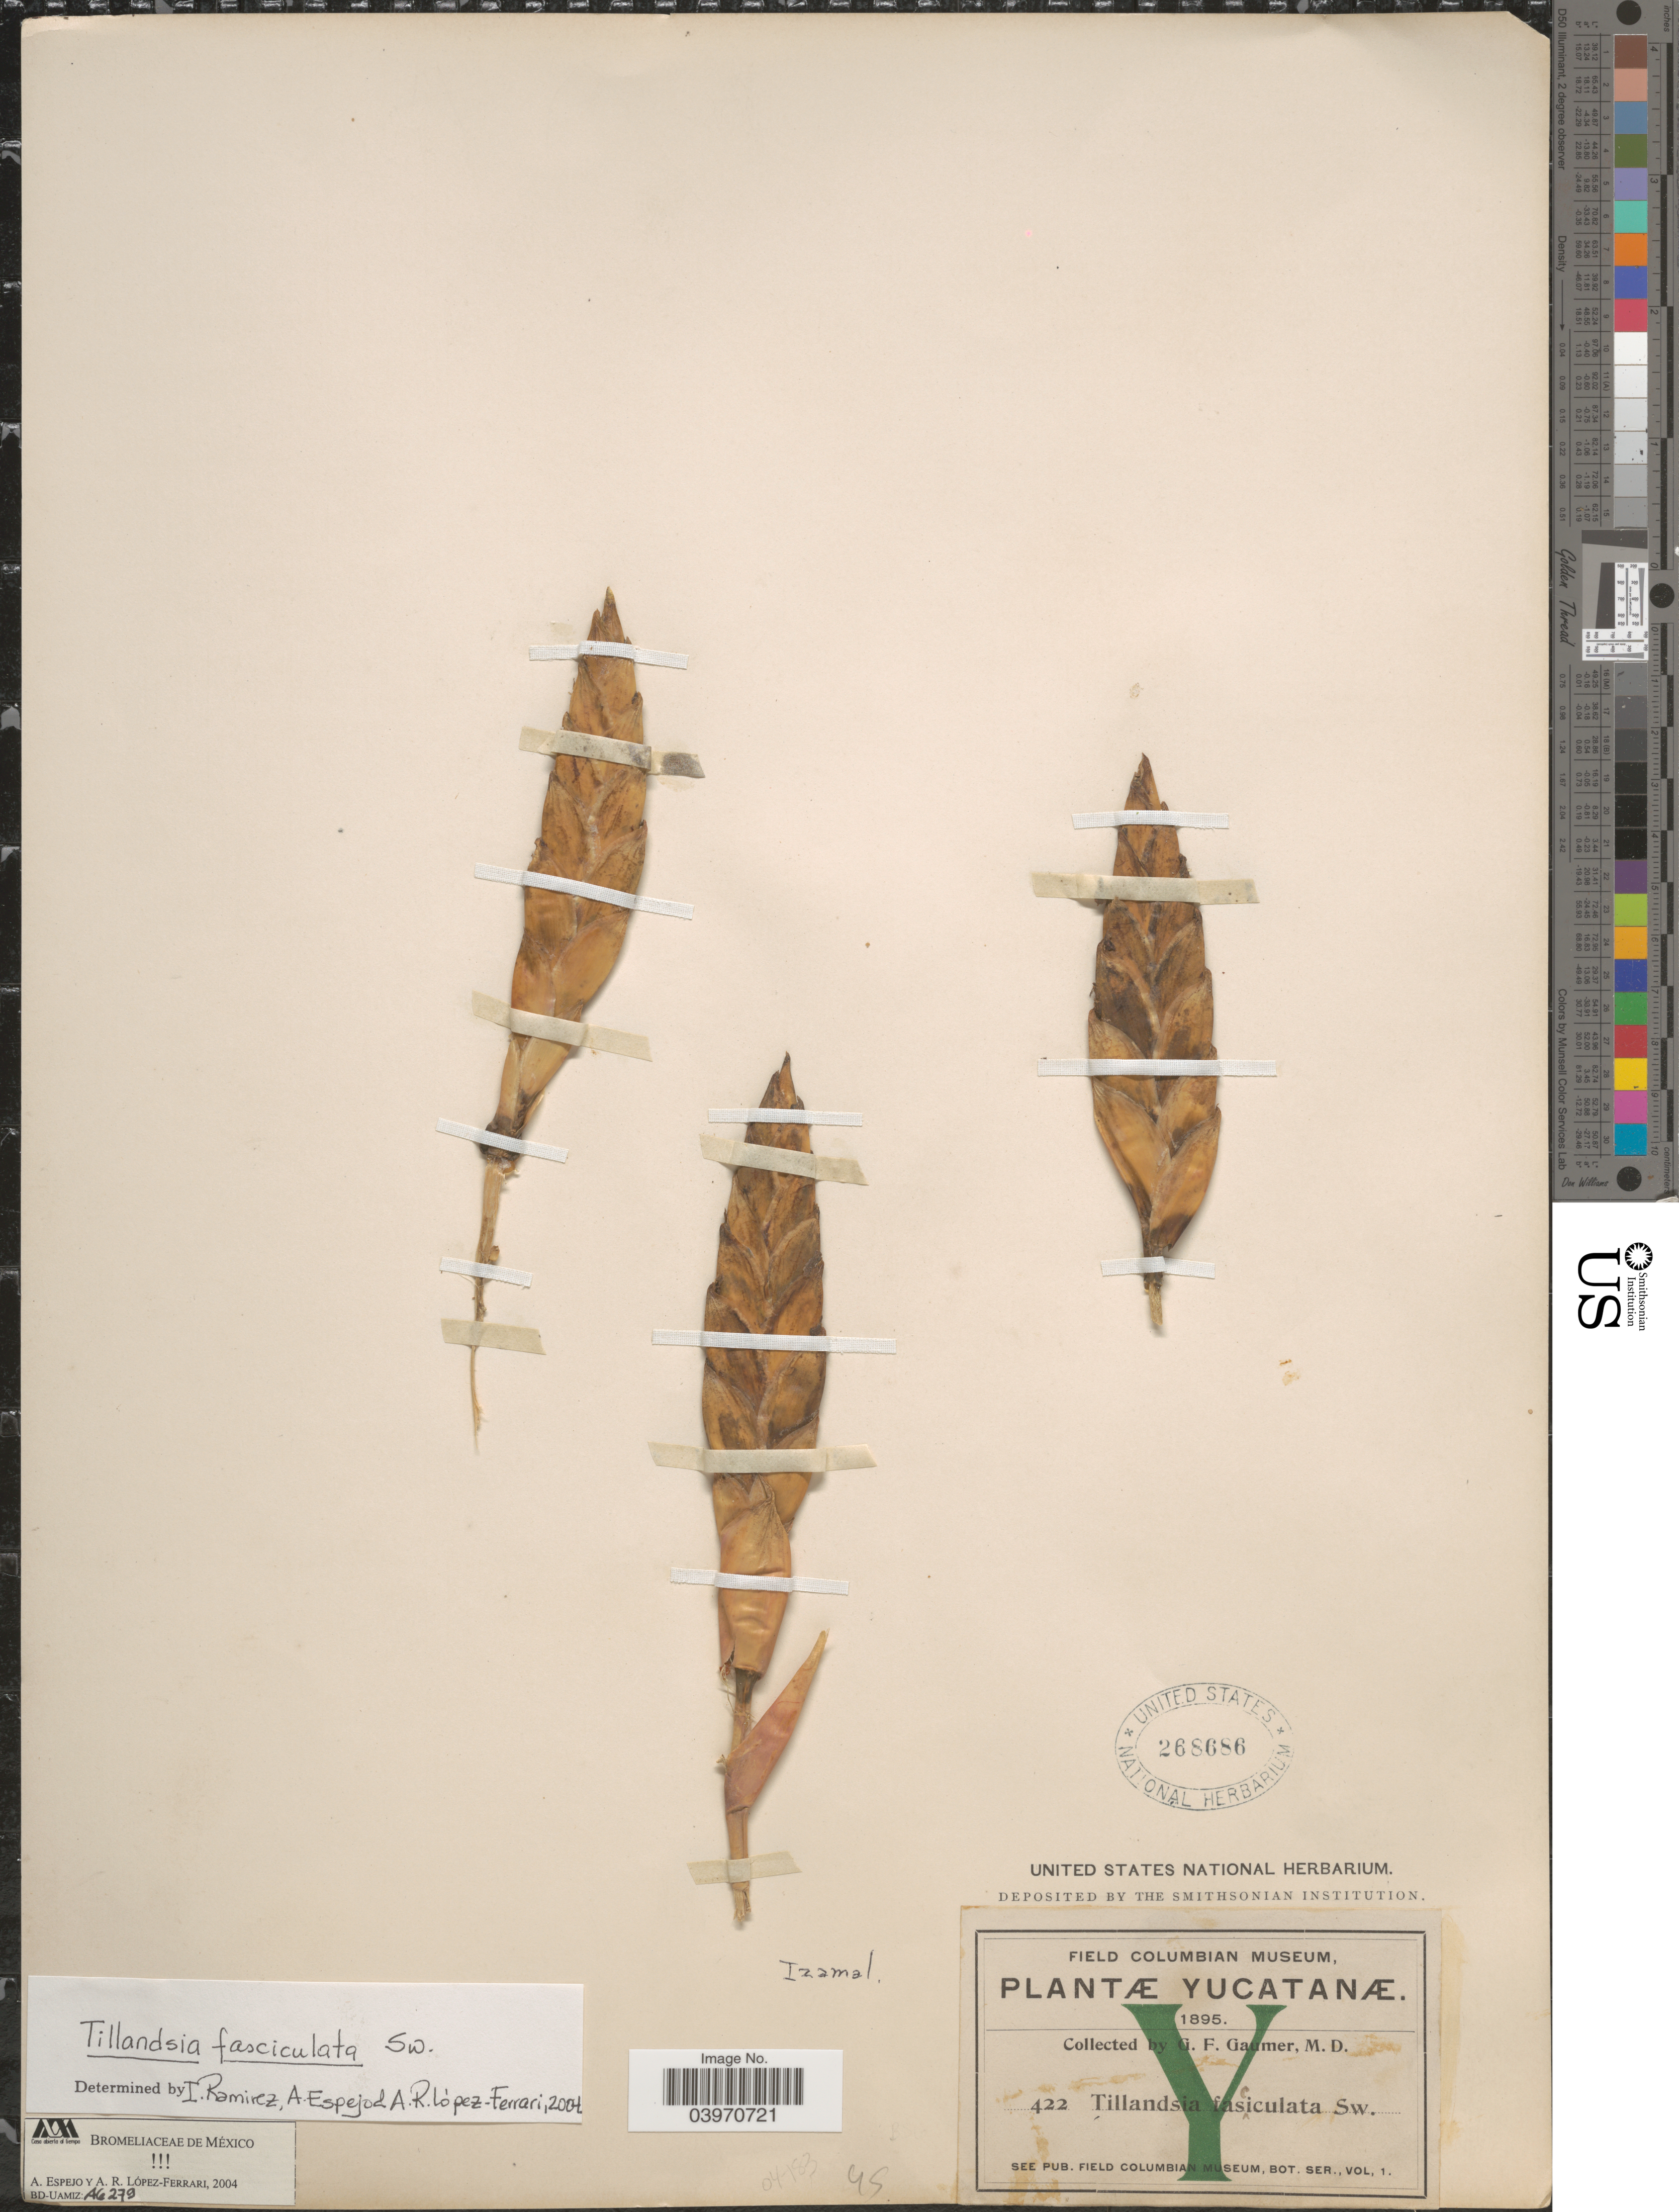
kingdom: Plantae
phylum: Tracheophyta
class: Liliopsida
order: Poales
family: Bromeliaceae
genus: Tillandsia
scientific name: Tillandsia fasciculata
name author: Sw.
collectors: G. F. Gaumer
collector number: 422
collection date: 1895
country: Mexico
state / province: Yucatán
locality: Izamal.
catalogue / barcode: US 268686